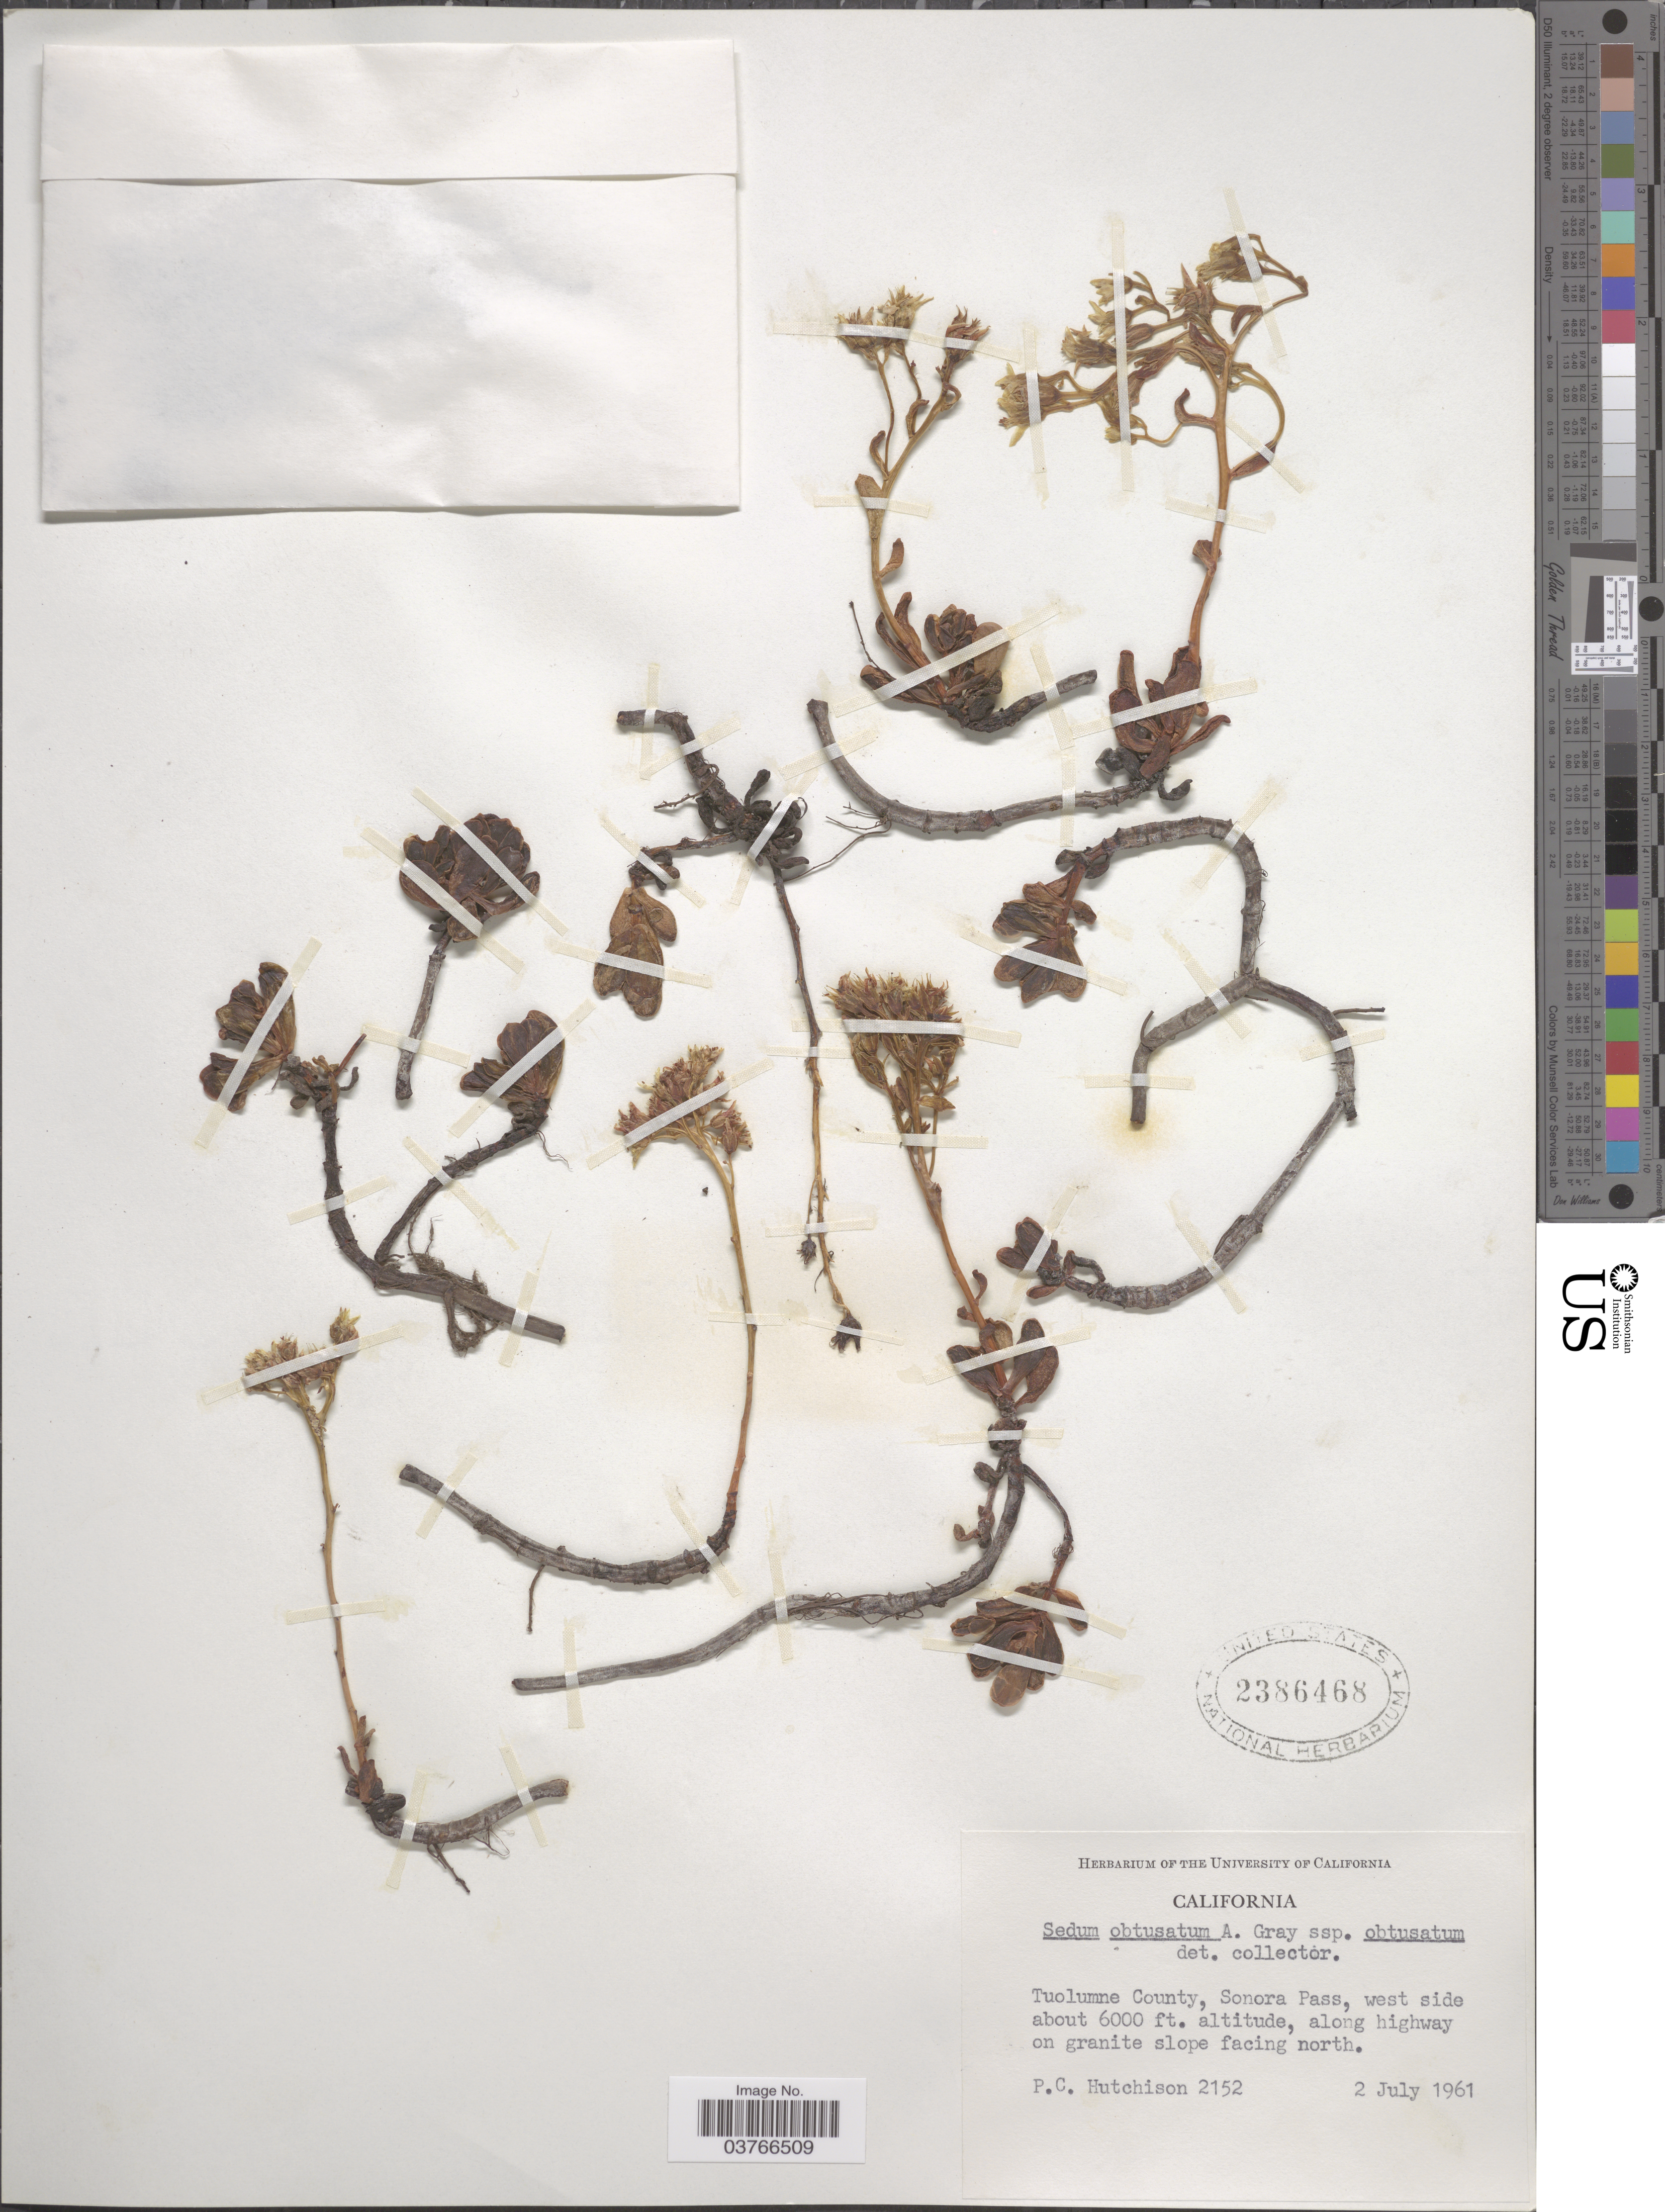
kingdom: Plantae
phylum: Tracheophyta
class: Magnoliopsida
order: Saxifragales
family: Crassulaceae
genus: Sedum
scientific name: Sedum obtusatum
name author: A. Gray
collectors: P. C. Hutchison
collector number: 2152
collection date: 1961-07-02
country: United States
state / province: California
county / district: Tuolumne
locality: Tuolumne County, Sonora Pass, west side, along highway on granite slope facing north.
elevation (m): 1829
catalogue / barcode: US 2386468